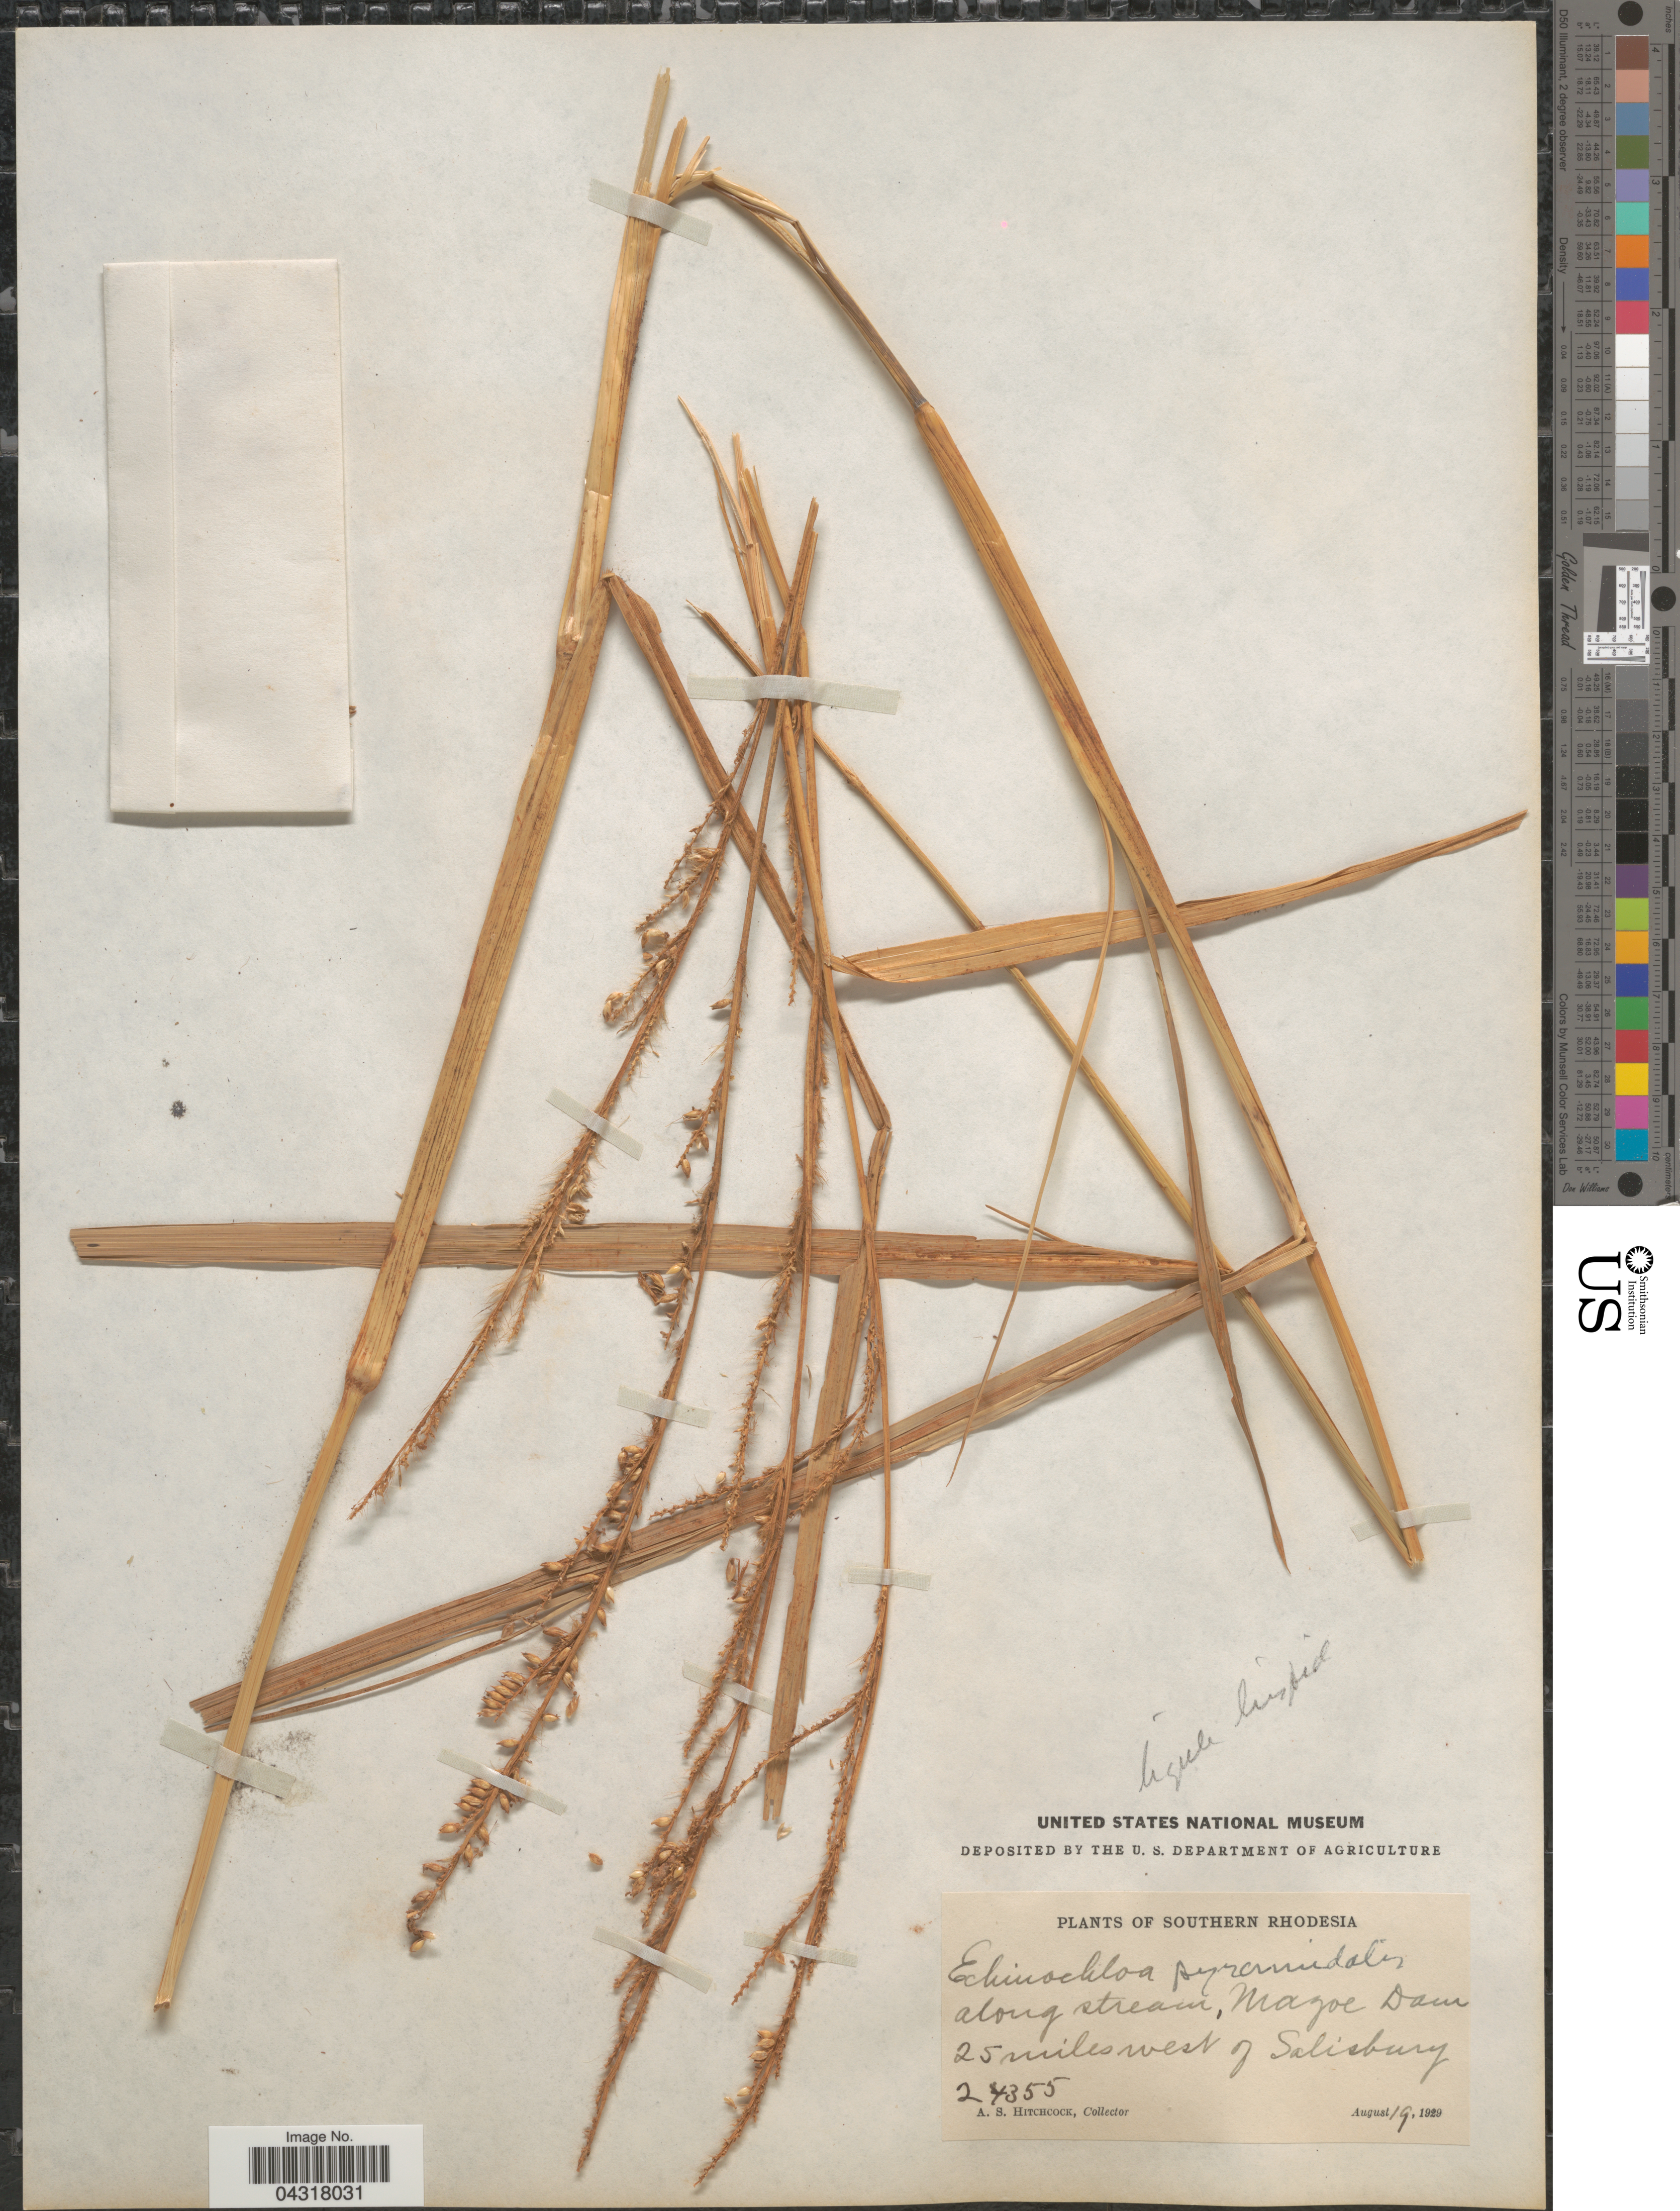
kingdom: Plantae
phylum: Tracheophyta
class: Liliopsida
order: Poales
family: Poaceae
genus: Echinochloa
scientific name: Echinochloa pyramidalis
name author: (Lam.) Hitchc. & Chase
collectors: A. S. Hitchcock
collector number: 24355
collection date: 1929-08-19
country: Zimbabwe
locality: Southern Rhodesia. Along stream, Mazoe Dam 25 miles west of Salisbury.